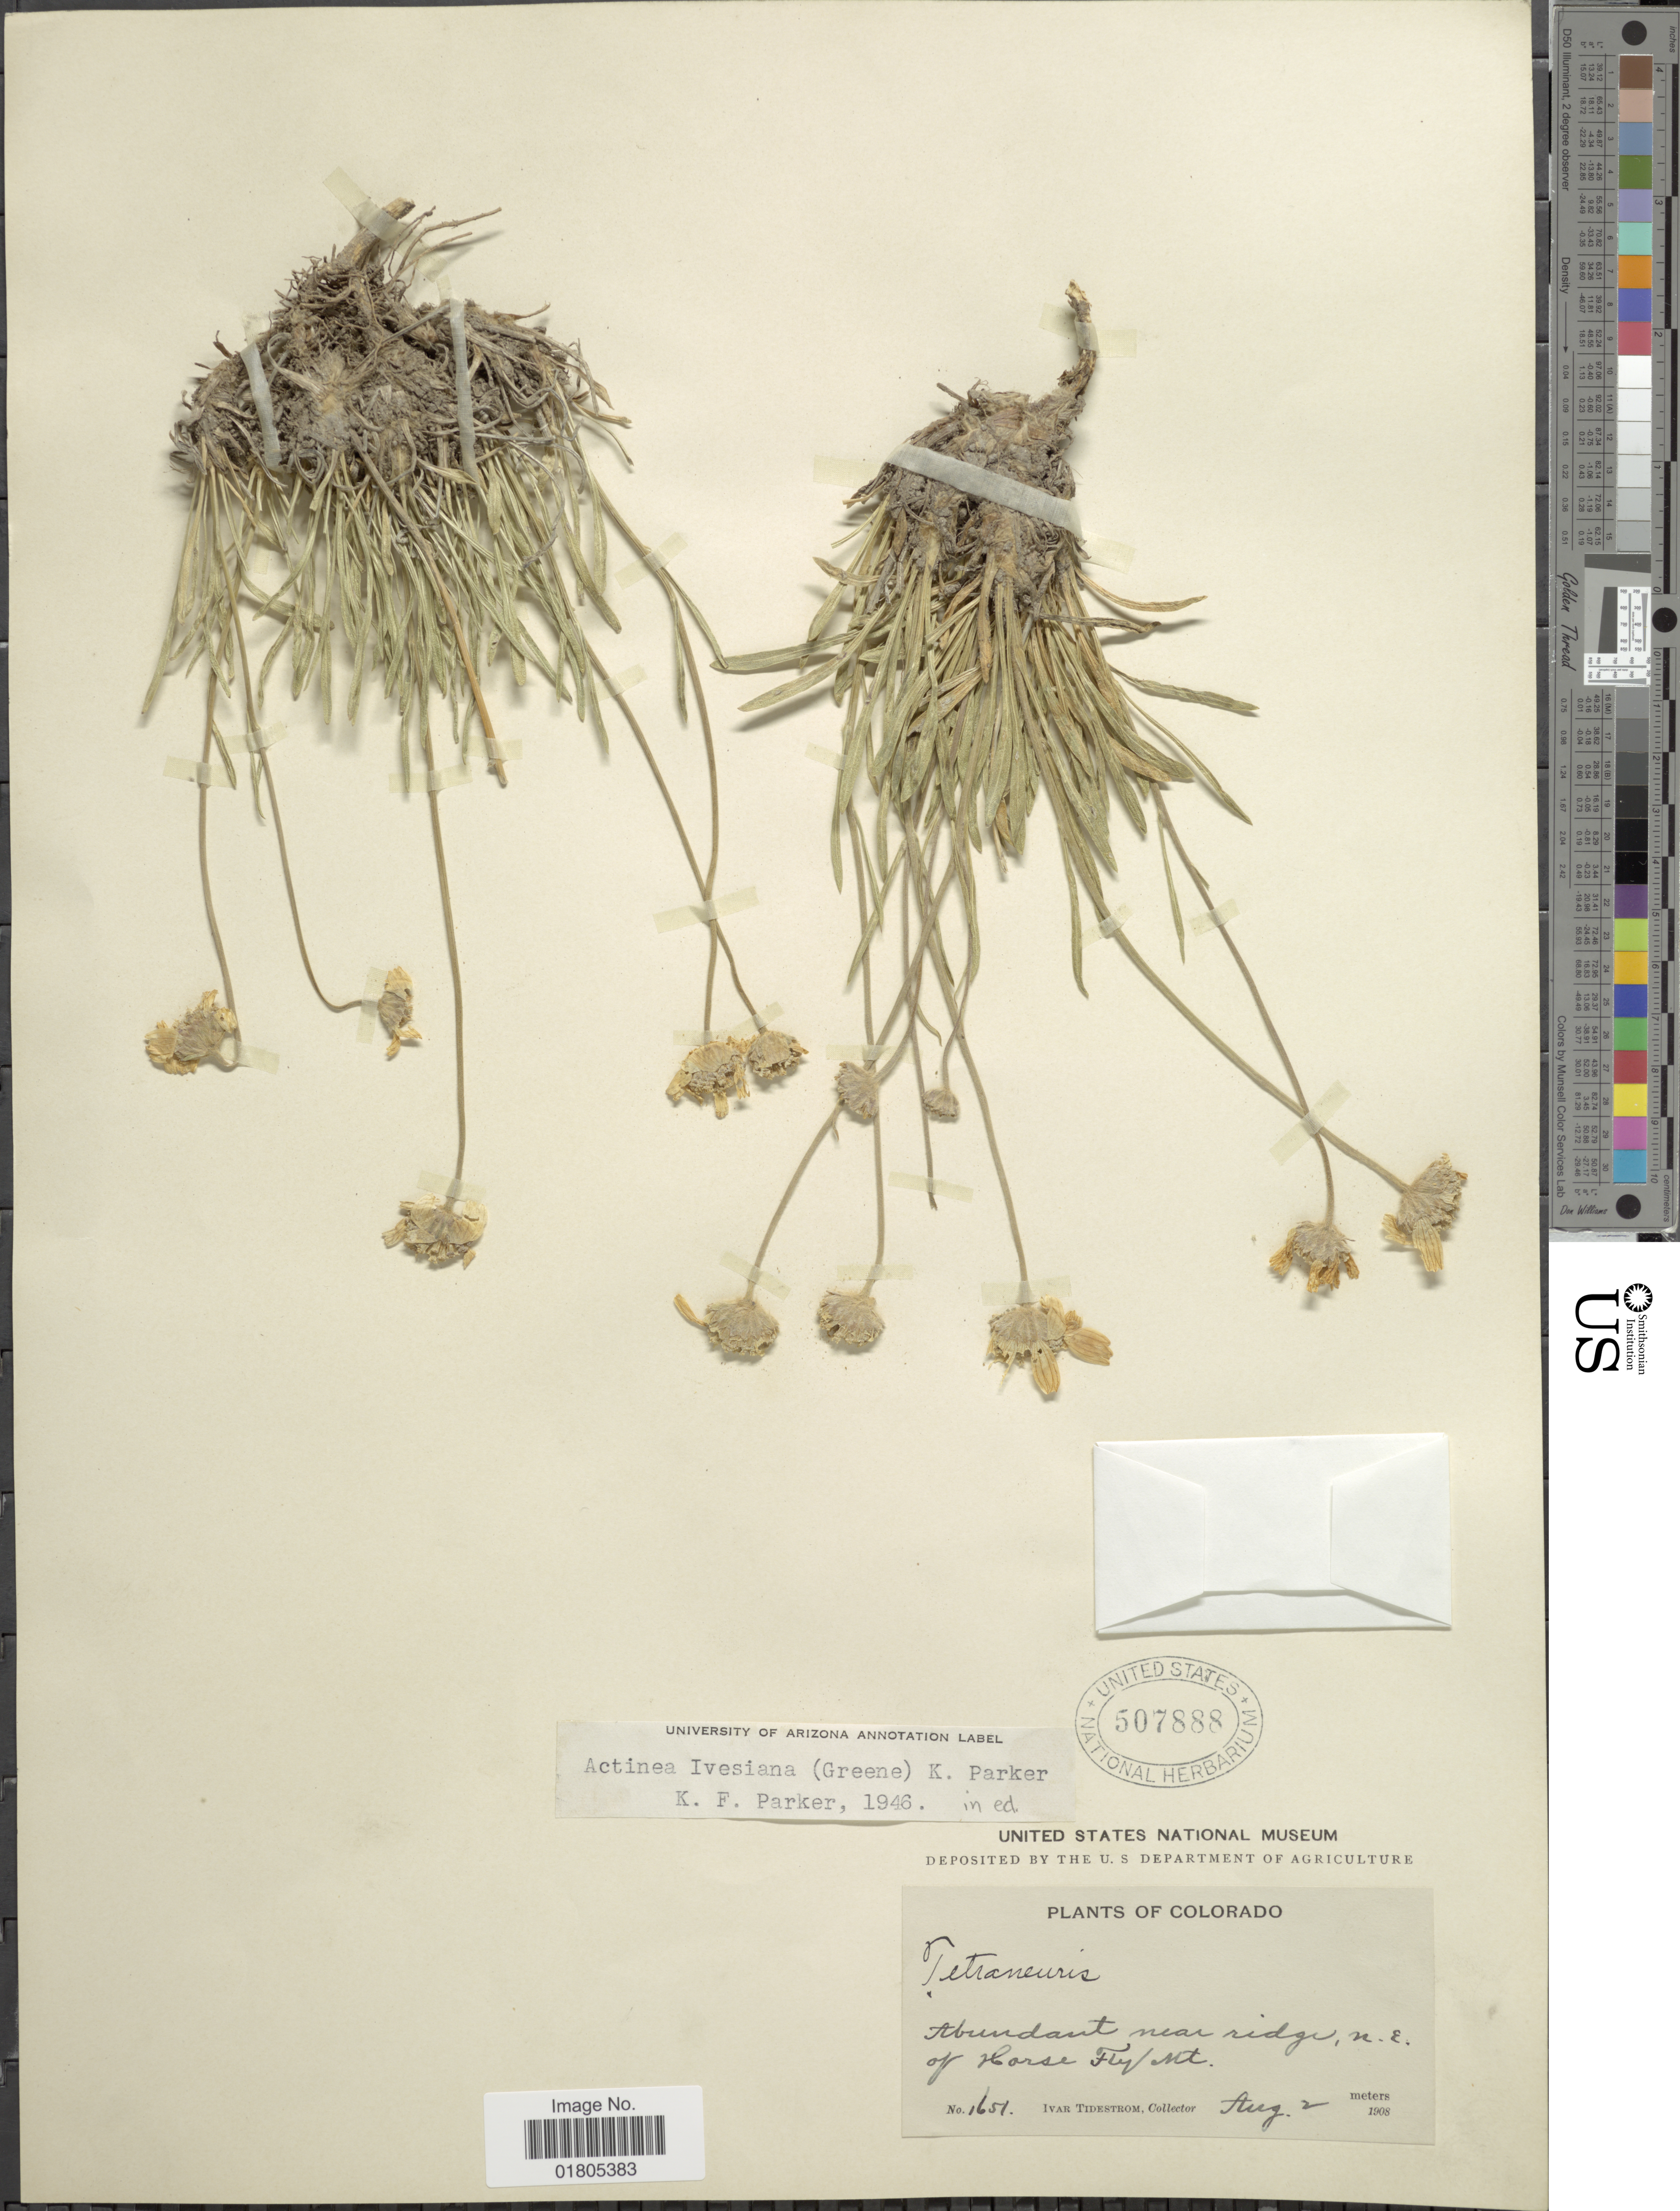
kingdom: Plantae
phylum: Tracheophyta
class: Magnoliopsida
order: Asterales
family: Asteraceae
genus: Actinea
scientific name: Actinea ivesiana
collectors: I. F. Tidestrom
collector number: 1651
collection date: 1908-08-02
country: United States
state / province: Colorado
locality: Abundant near ridge, n.e. of Horse Fly Mt.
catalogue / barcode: US 507888